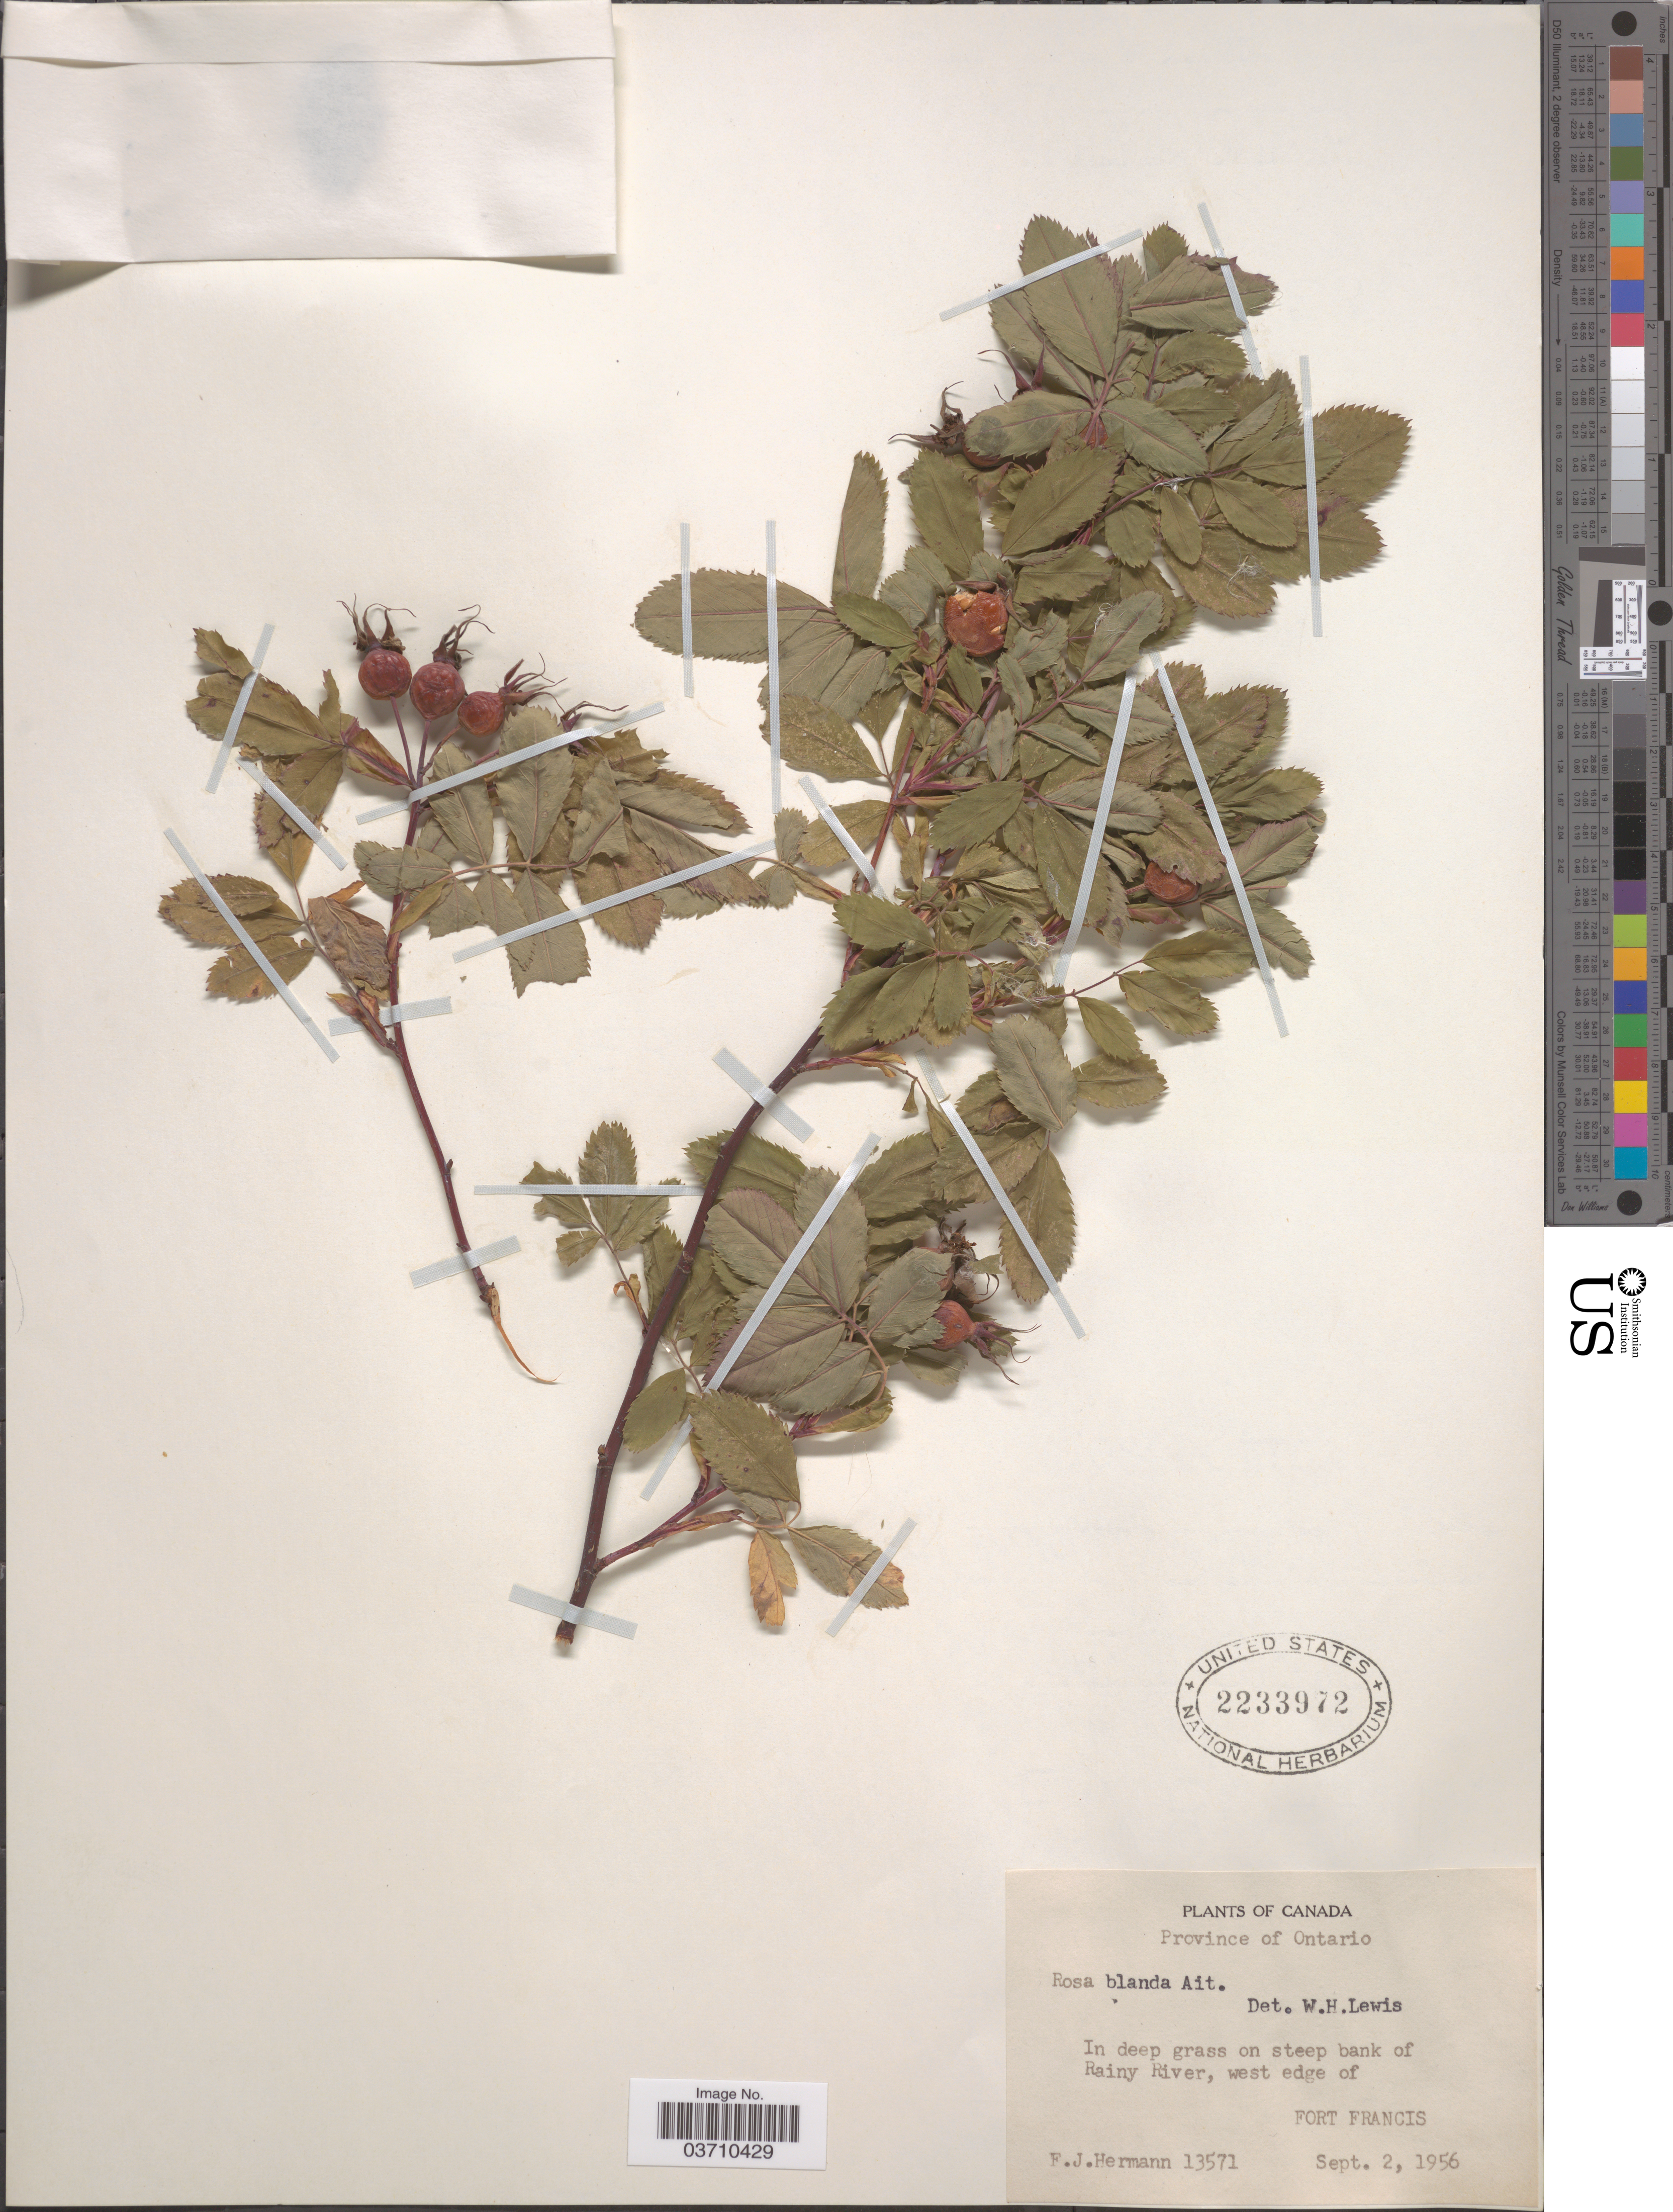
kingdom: Plantae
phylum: Tracheophyta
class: Magnoliopsida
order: Rosales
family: Rosaceae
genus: Rosa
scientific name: Rosa blanda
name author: Aiton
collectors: F. J. Hermann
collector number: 13571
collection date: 1956-09-02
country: Canada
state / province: Ontario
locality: Rainy River, west edge of Fort Francis.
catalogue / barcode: US 2233972